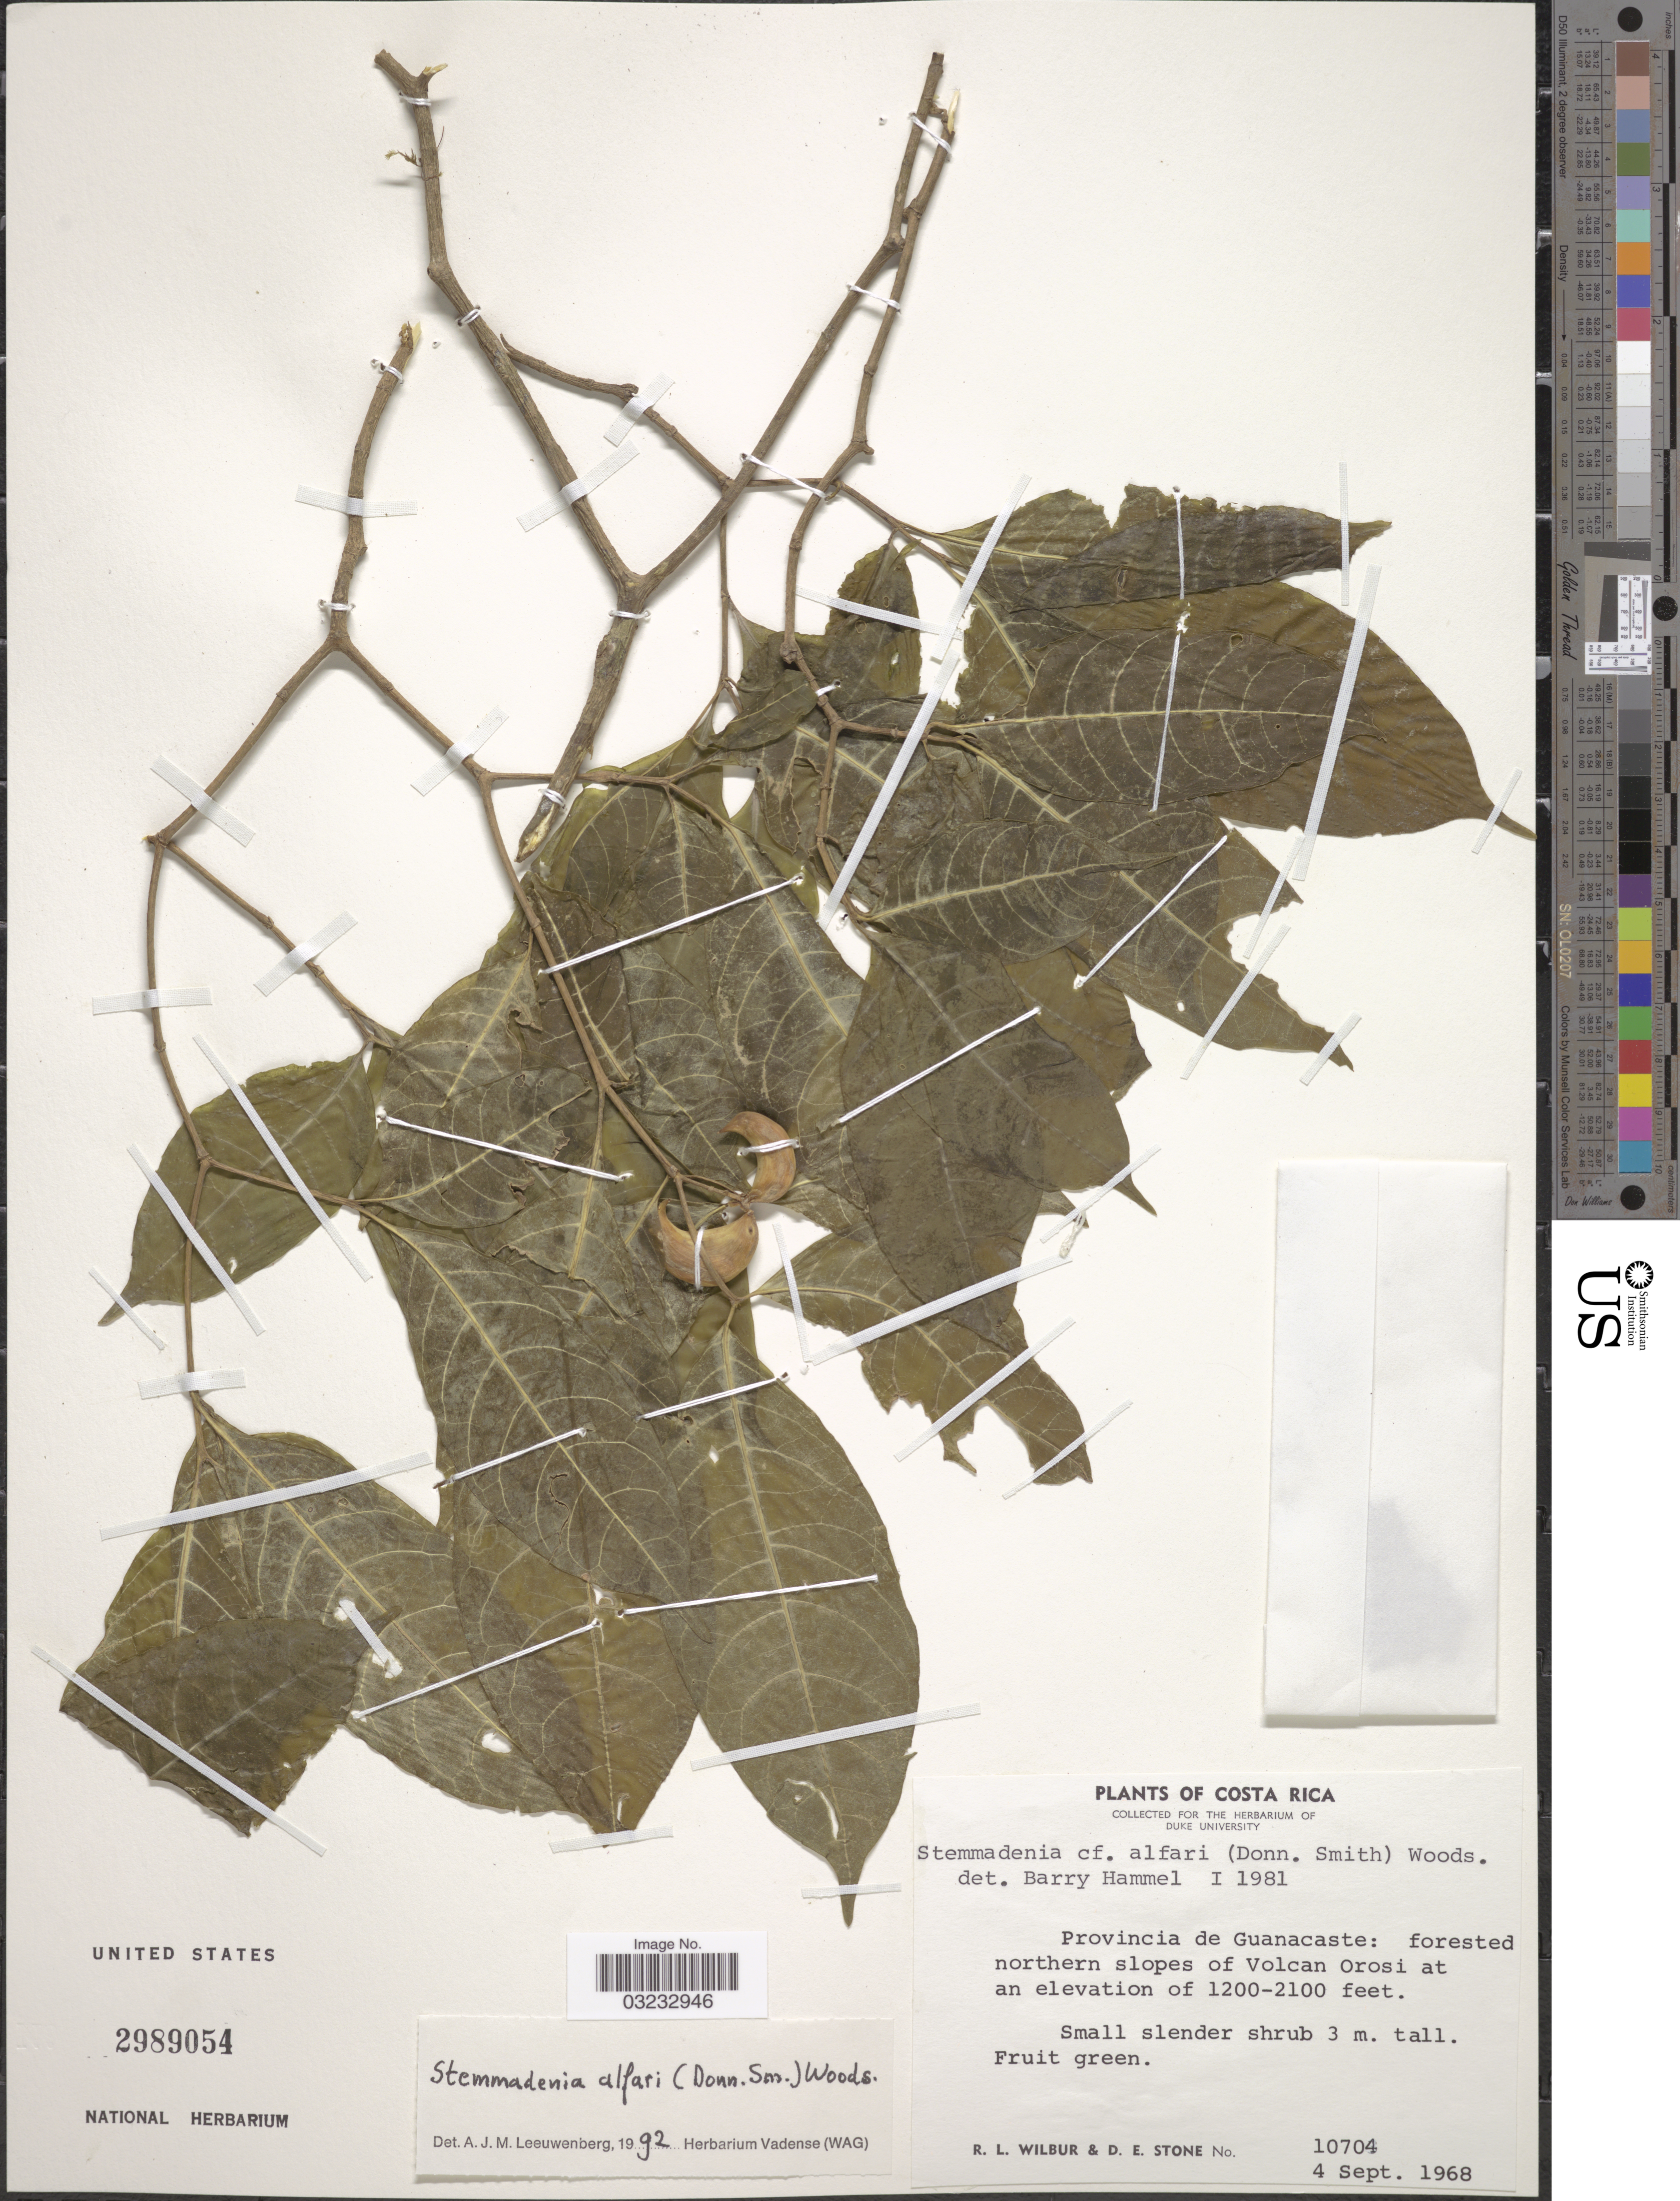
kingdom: Plantae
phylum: Tracheophyta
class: Magnoliopsida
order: Gentianales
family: Apocynaceae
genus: Stemmadenia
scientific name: Stemmadenia alfaroi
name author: (Donn. Sm.) Woodson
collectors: R. L. Wilbur & D. E. Stone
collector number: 10704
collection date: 1968-09-04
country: Costa Rica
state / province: Guanacaste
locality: Provincia de Guanacaste: forested northern slopes of Volcan Orosi.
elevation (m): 366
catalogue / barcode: US 2989054